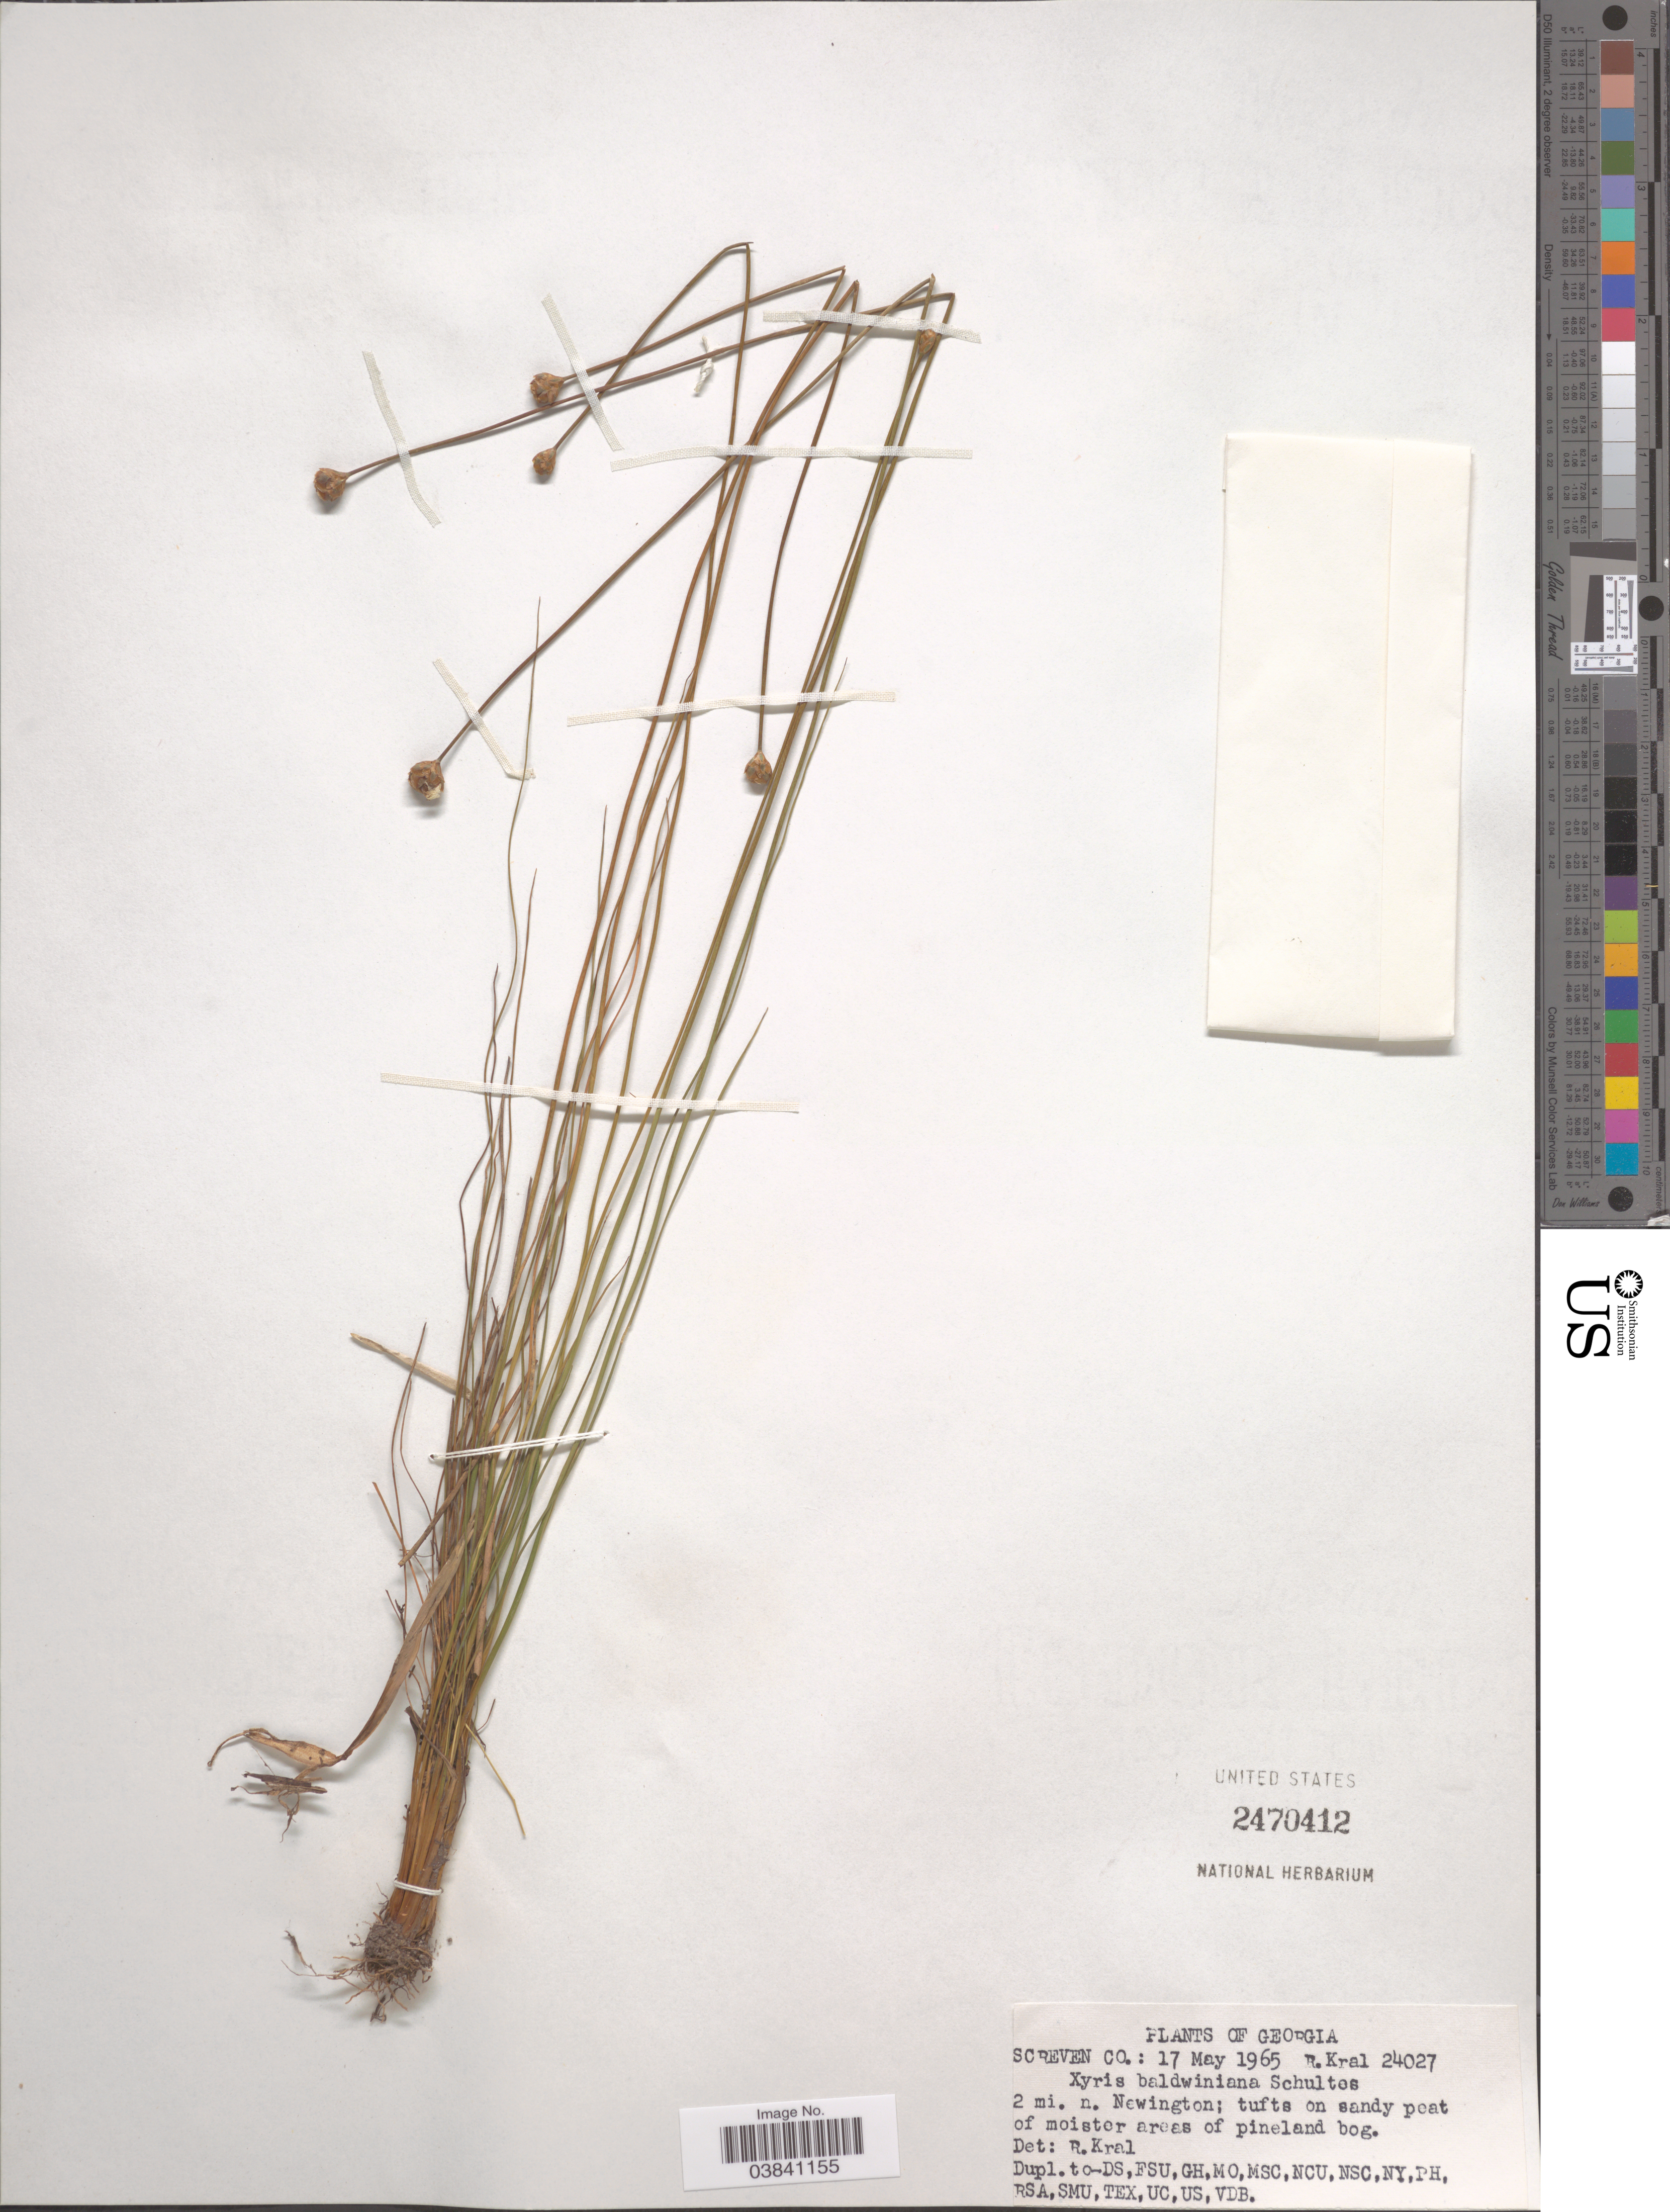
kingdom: Plantae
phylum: Tracheophyta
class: Liliopsida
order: Poales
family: Xyridaceae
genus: Xyris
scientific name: Xyris baldwiniana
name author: Schult.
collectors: R. Kral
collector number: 24027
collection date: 1965-05-17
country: United States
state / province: Georgia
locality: Screven Co.: 2 mi. n. Newington.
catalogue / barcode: US 2470412